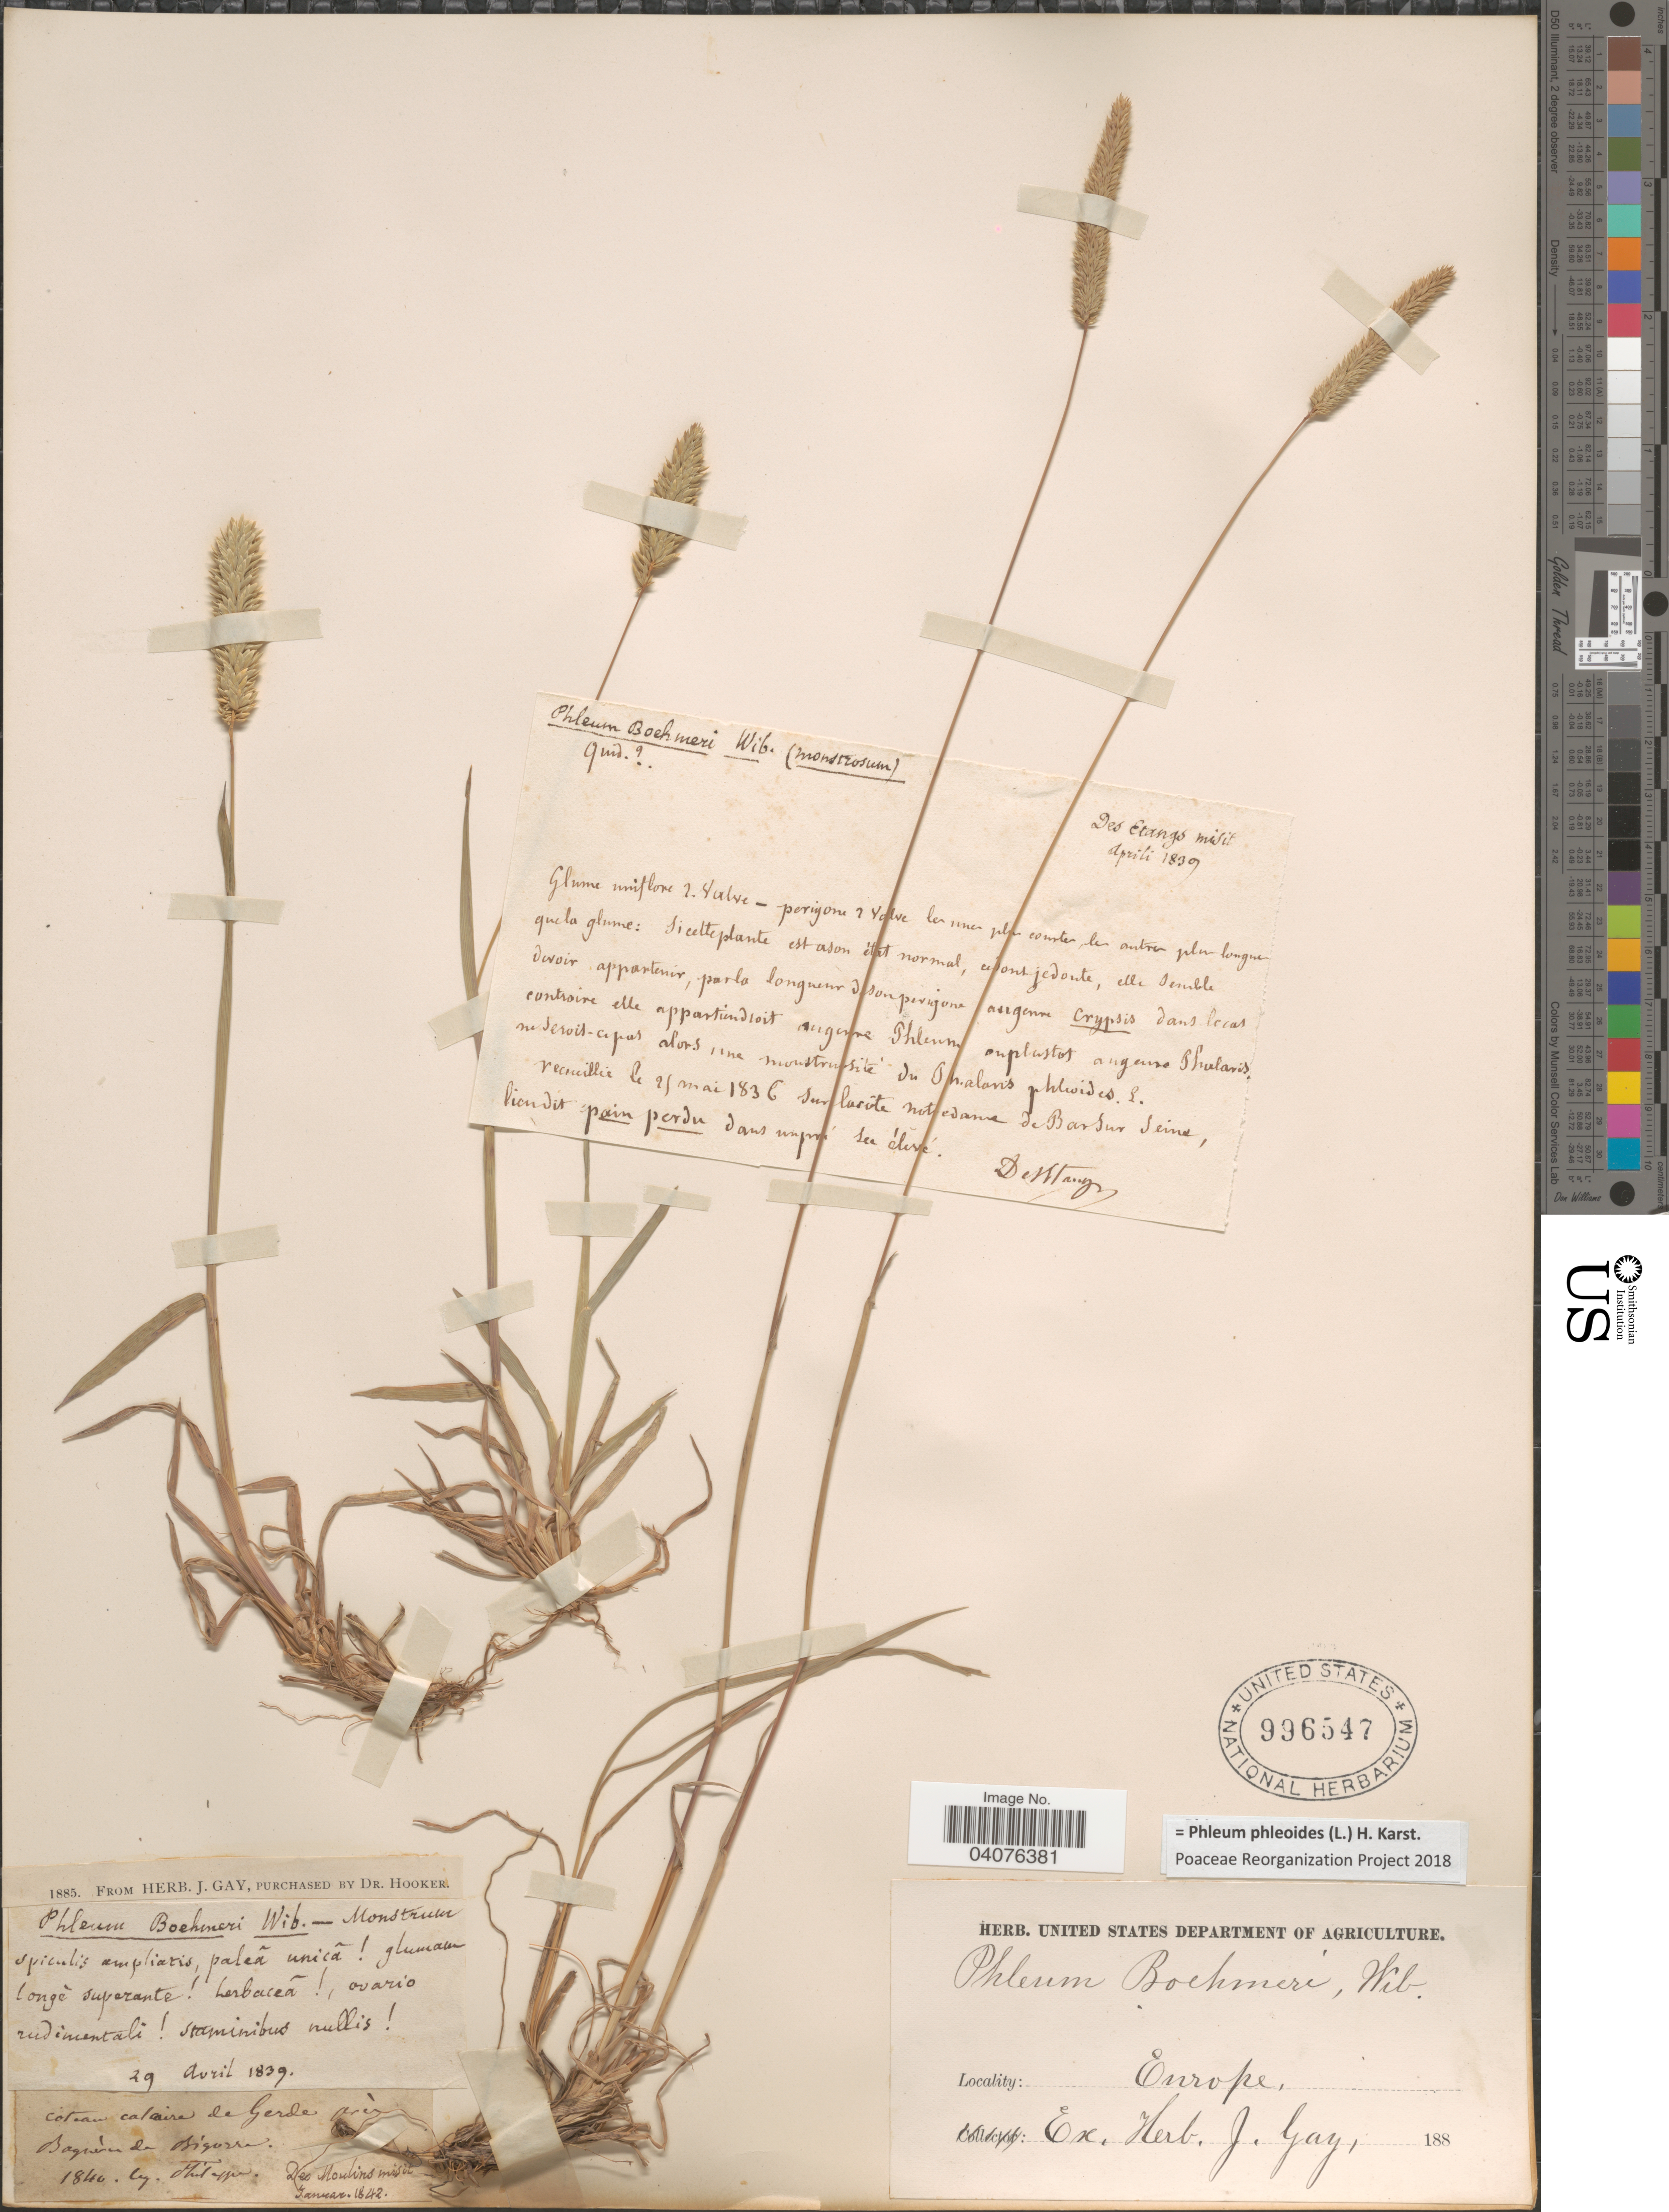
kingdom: Plantae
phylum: Tracheophyta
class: Liliopsida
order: Poales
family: Poaceae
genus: Phleum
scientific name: Phleum phleoides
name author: (L.) H. Karst.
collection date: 1840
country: France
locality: Coteau calcaire de Gerde près Baquiere de Bigorre.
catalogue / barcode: US 996547